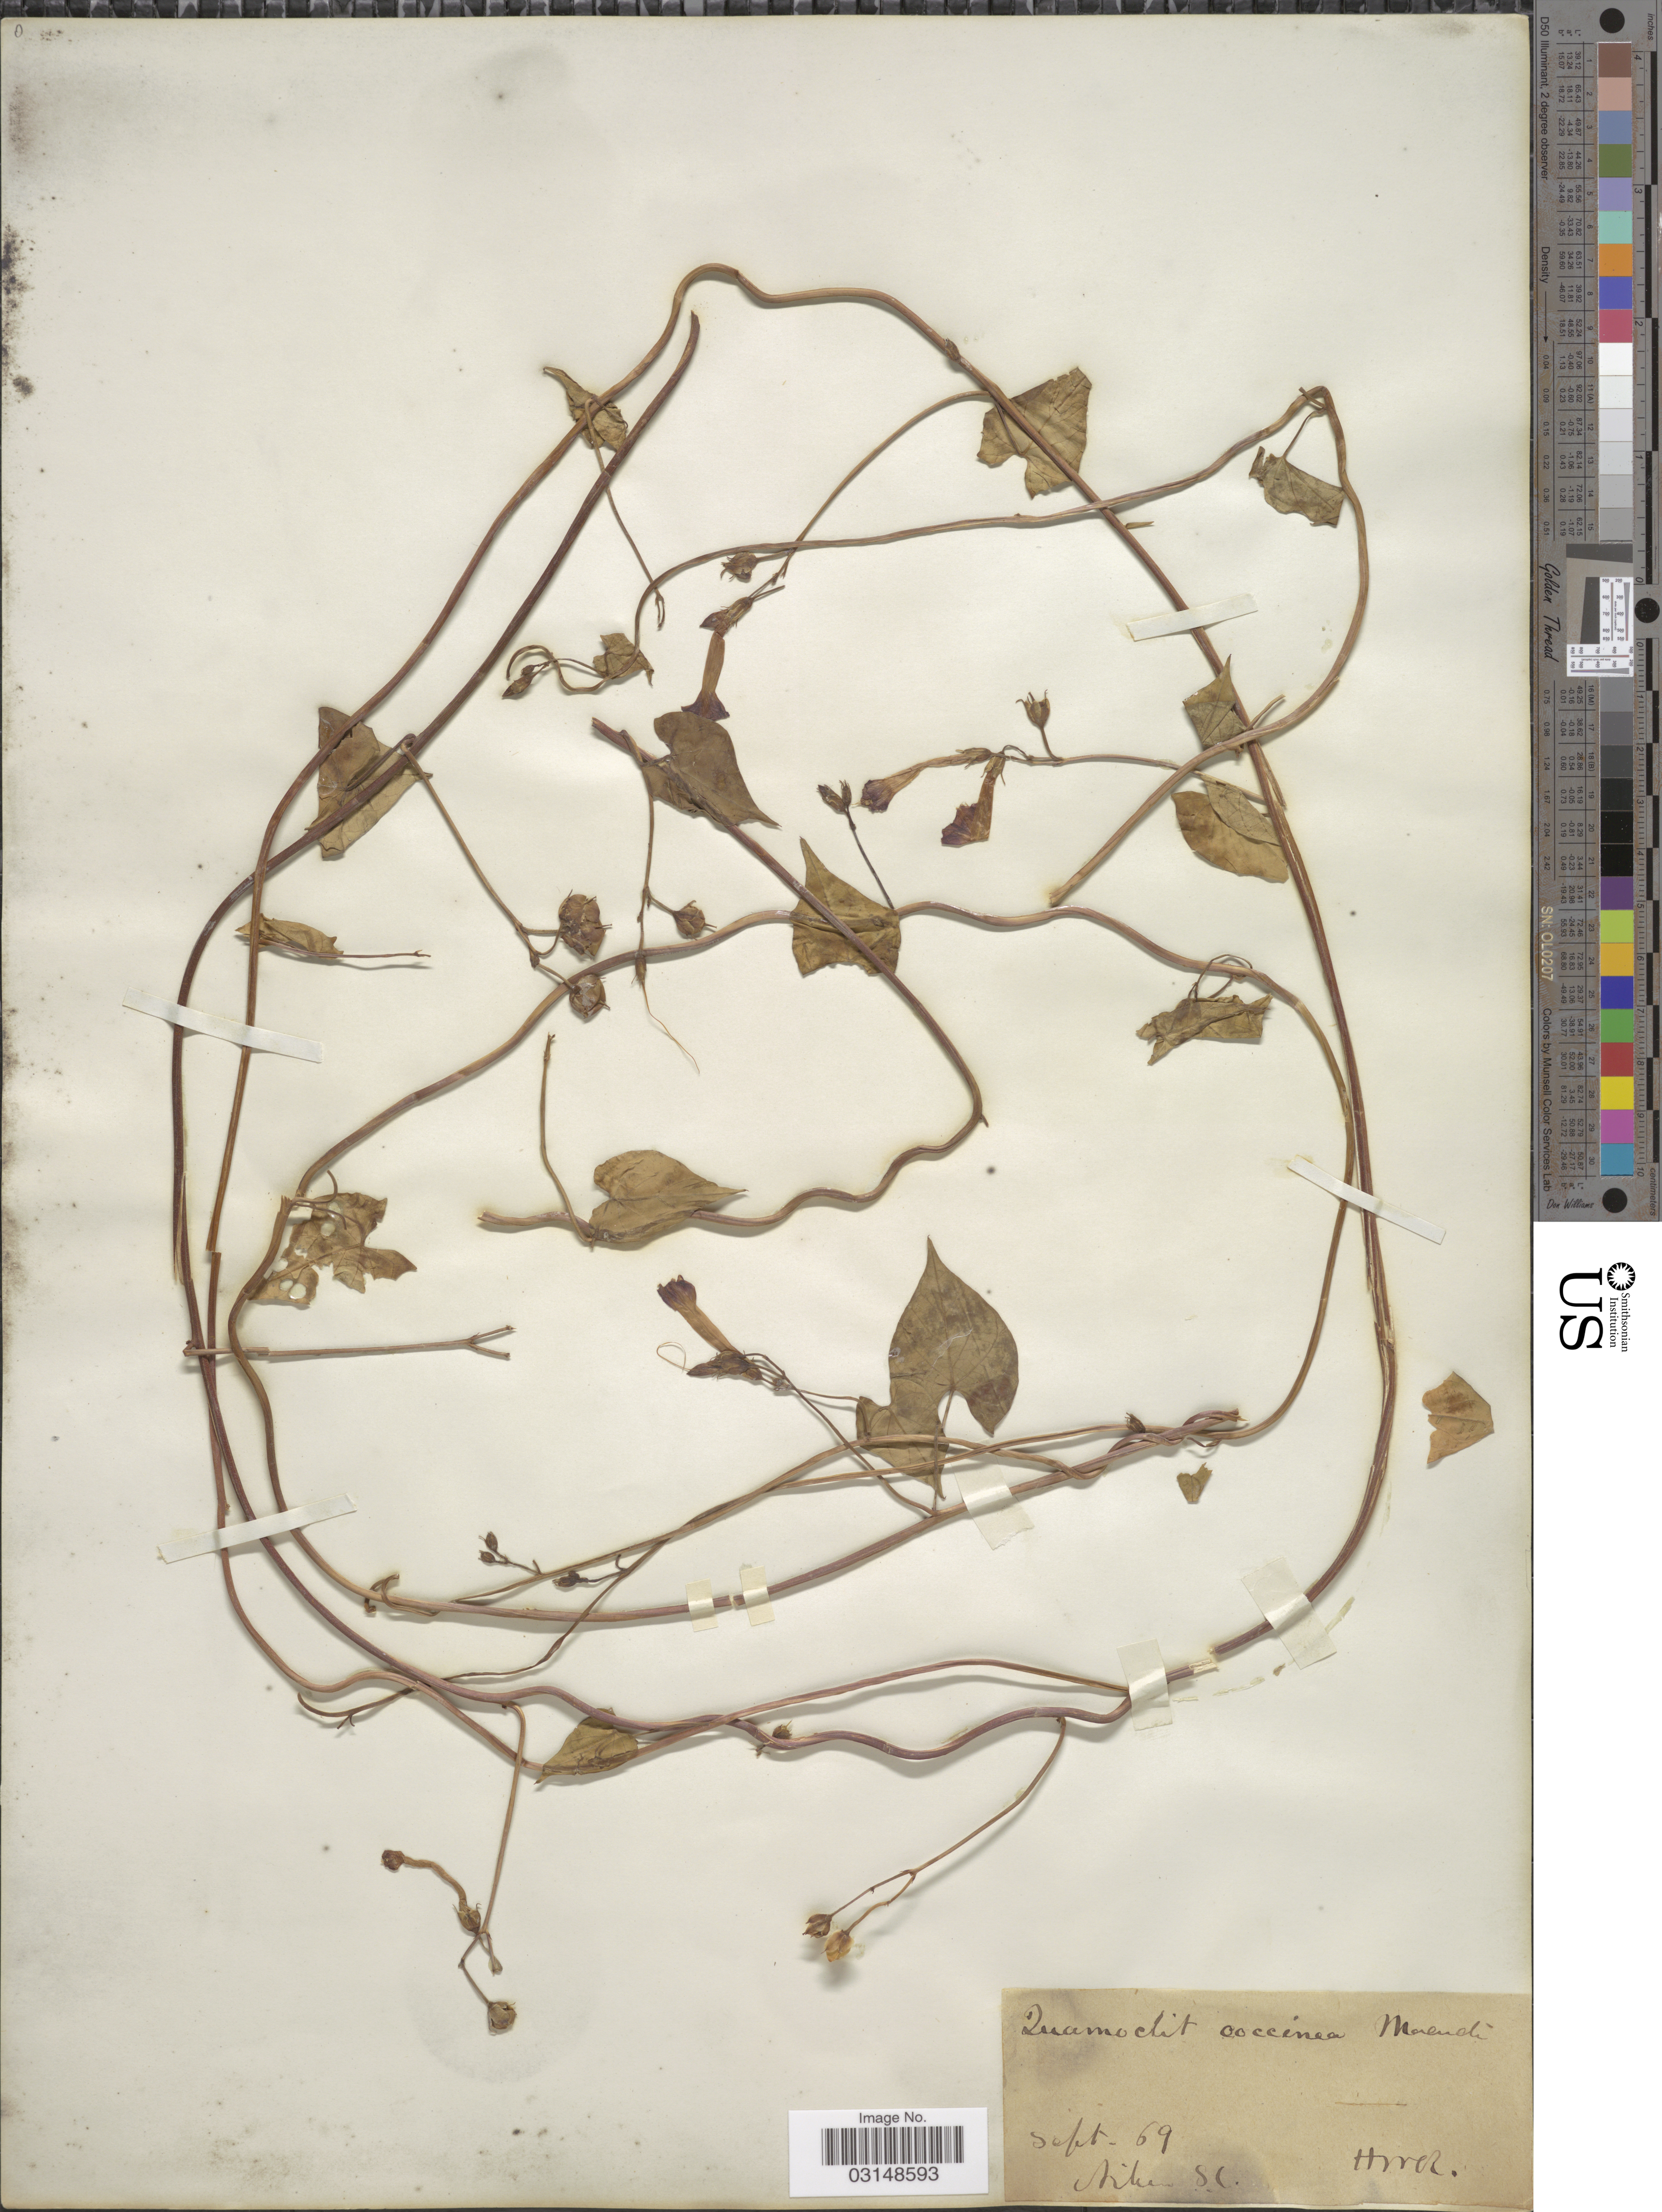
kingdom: Plantae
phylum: Tracheophyta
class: Magnoliopsida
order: Solanales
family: Convolvulaceae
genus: Ipomoea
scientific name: Ipomoea coccinea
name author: L.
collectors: H. S. R.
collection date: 1869-09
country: United States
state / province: South Carolina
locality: Aiken.